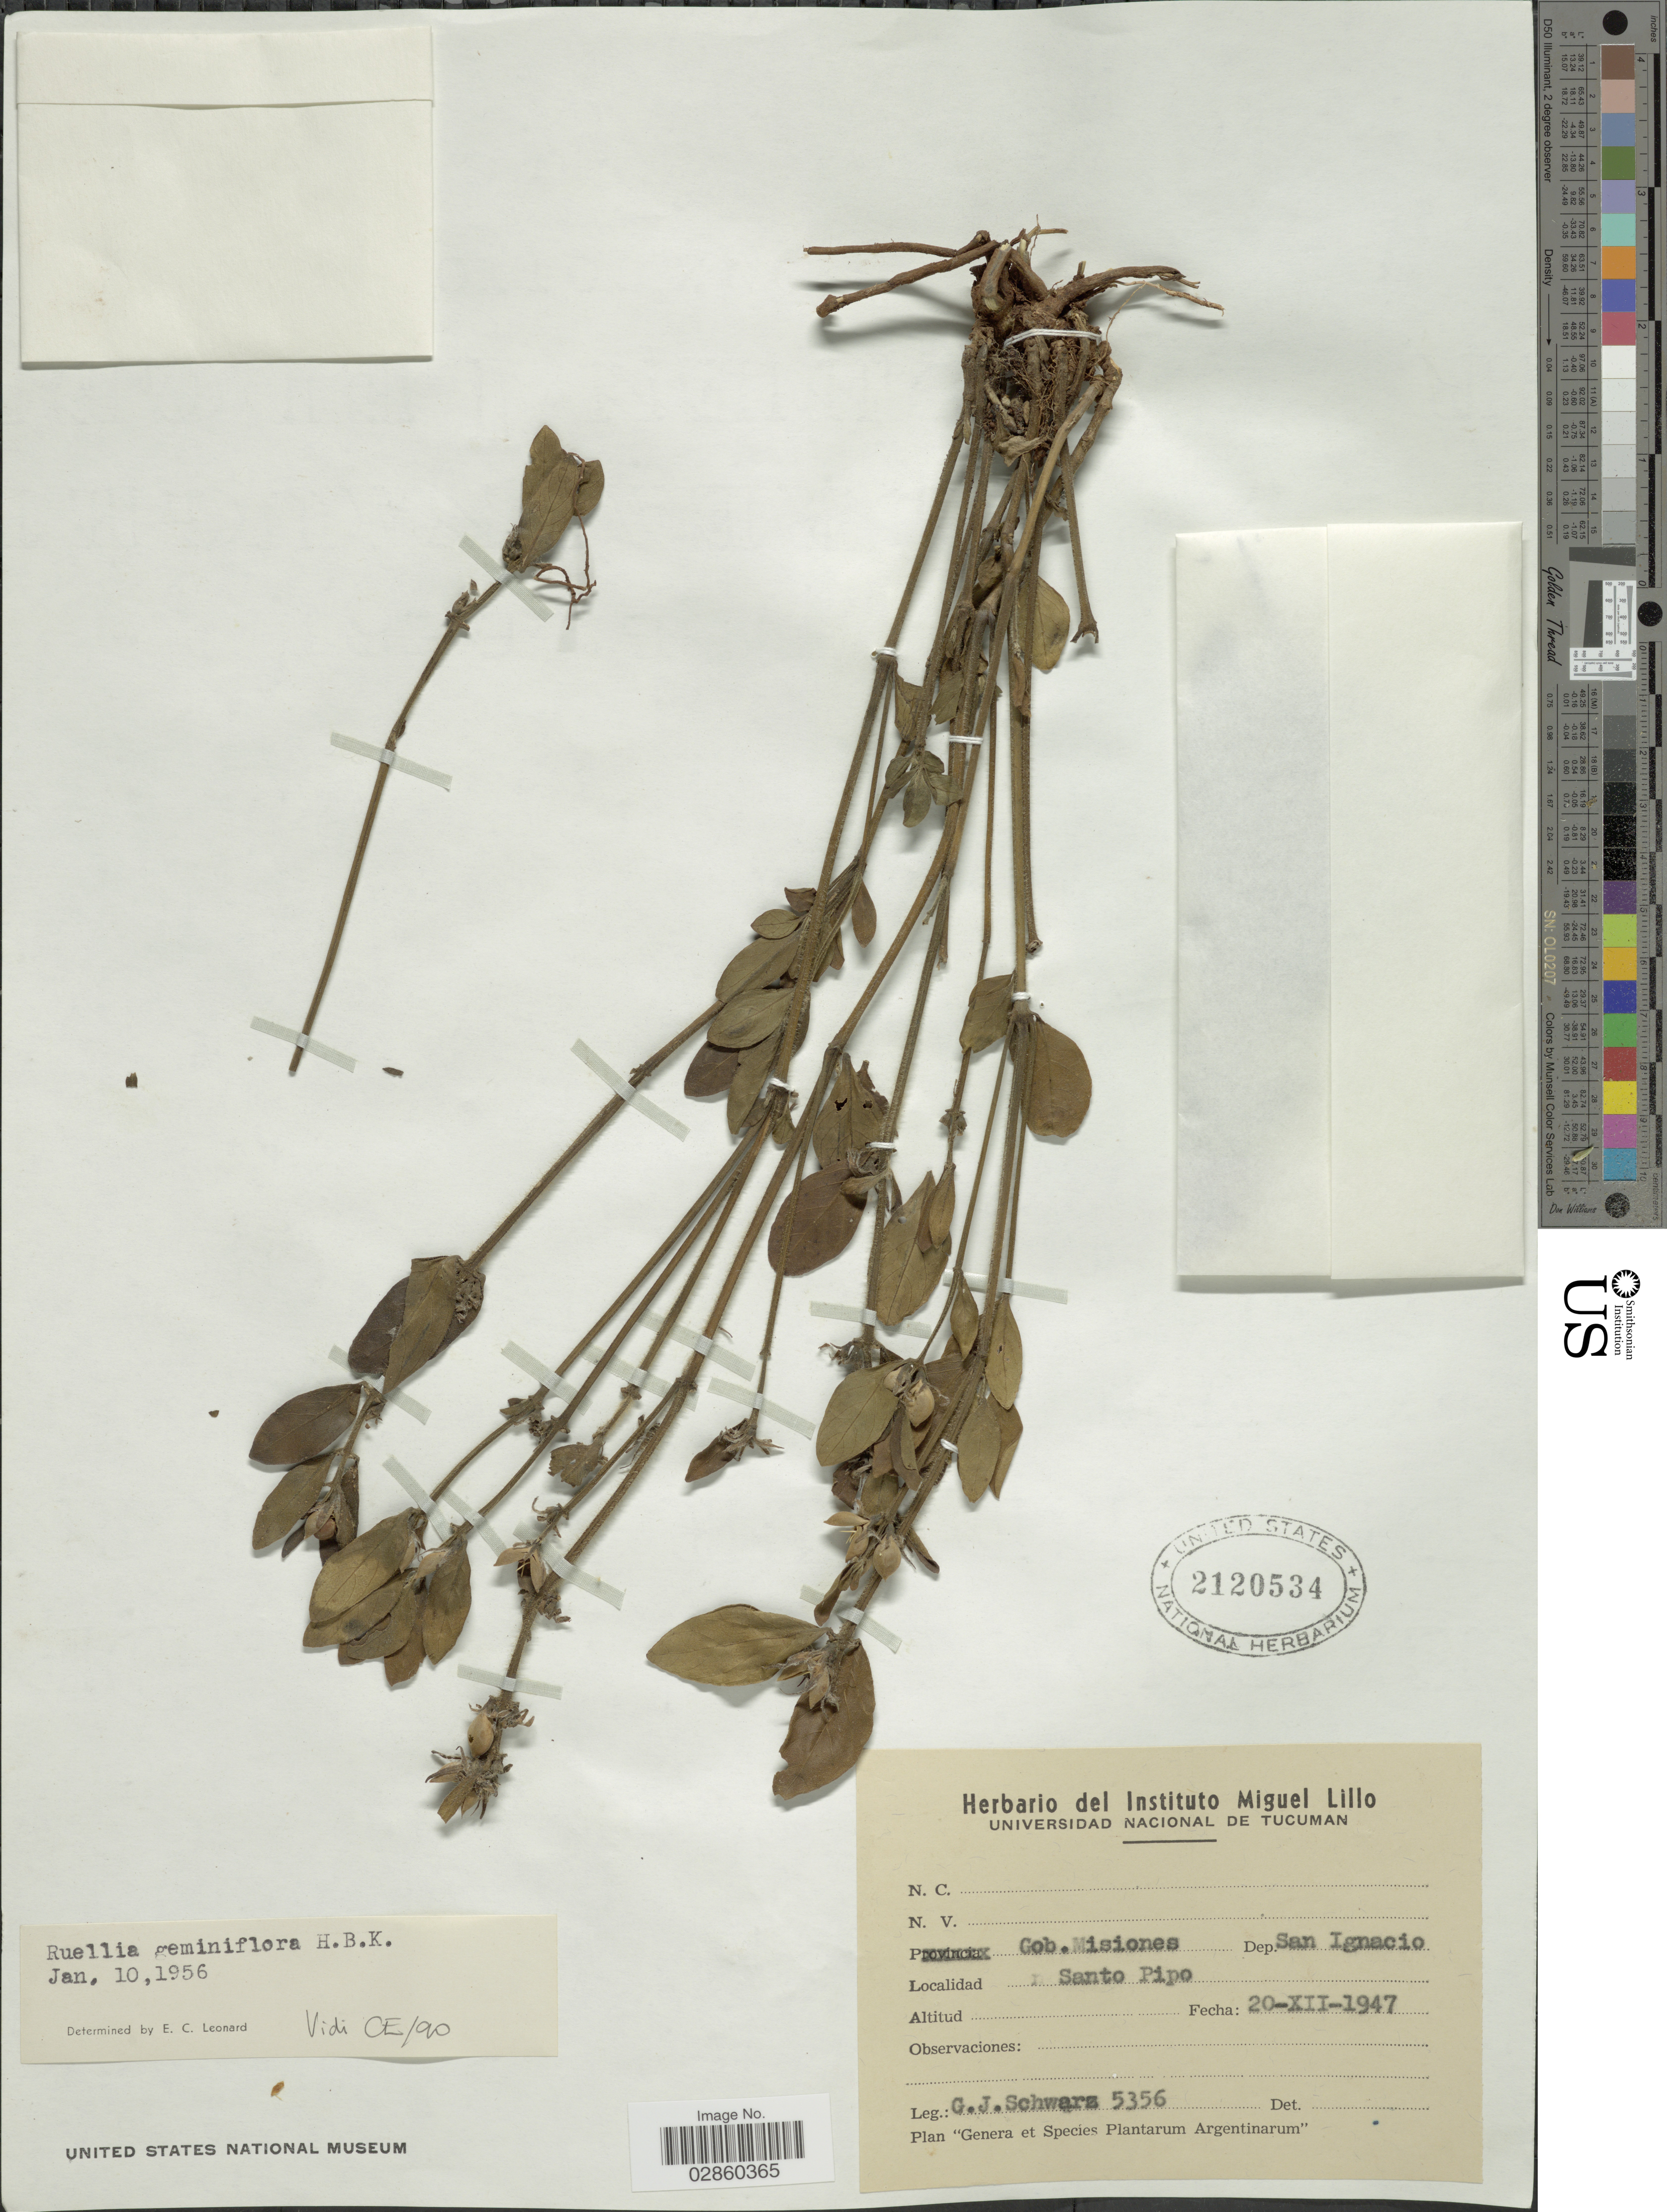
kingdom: Plantae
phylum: Tracheophyta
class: Magnoliopsida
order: Lamiales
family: Acanthaceae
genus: Ruellia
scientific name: Ruellia geminiflora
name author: Kunth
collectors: G. J. Schwarz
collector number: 5356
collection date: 1947-12-20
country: Argentina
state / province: Misiones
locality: Gob. Misiones. Dep. San Ignacio. Santo Pipo.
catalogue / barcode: US 2120534